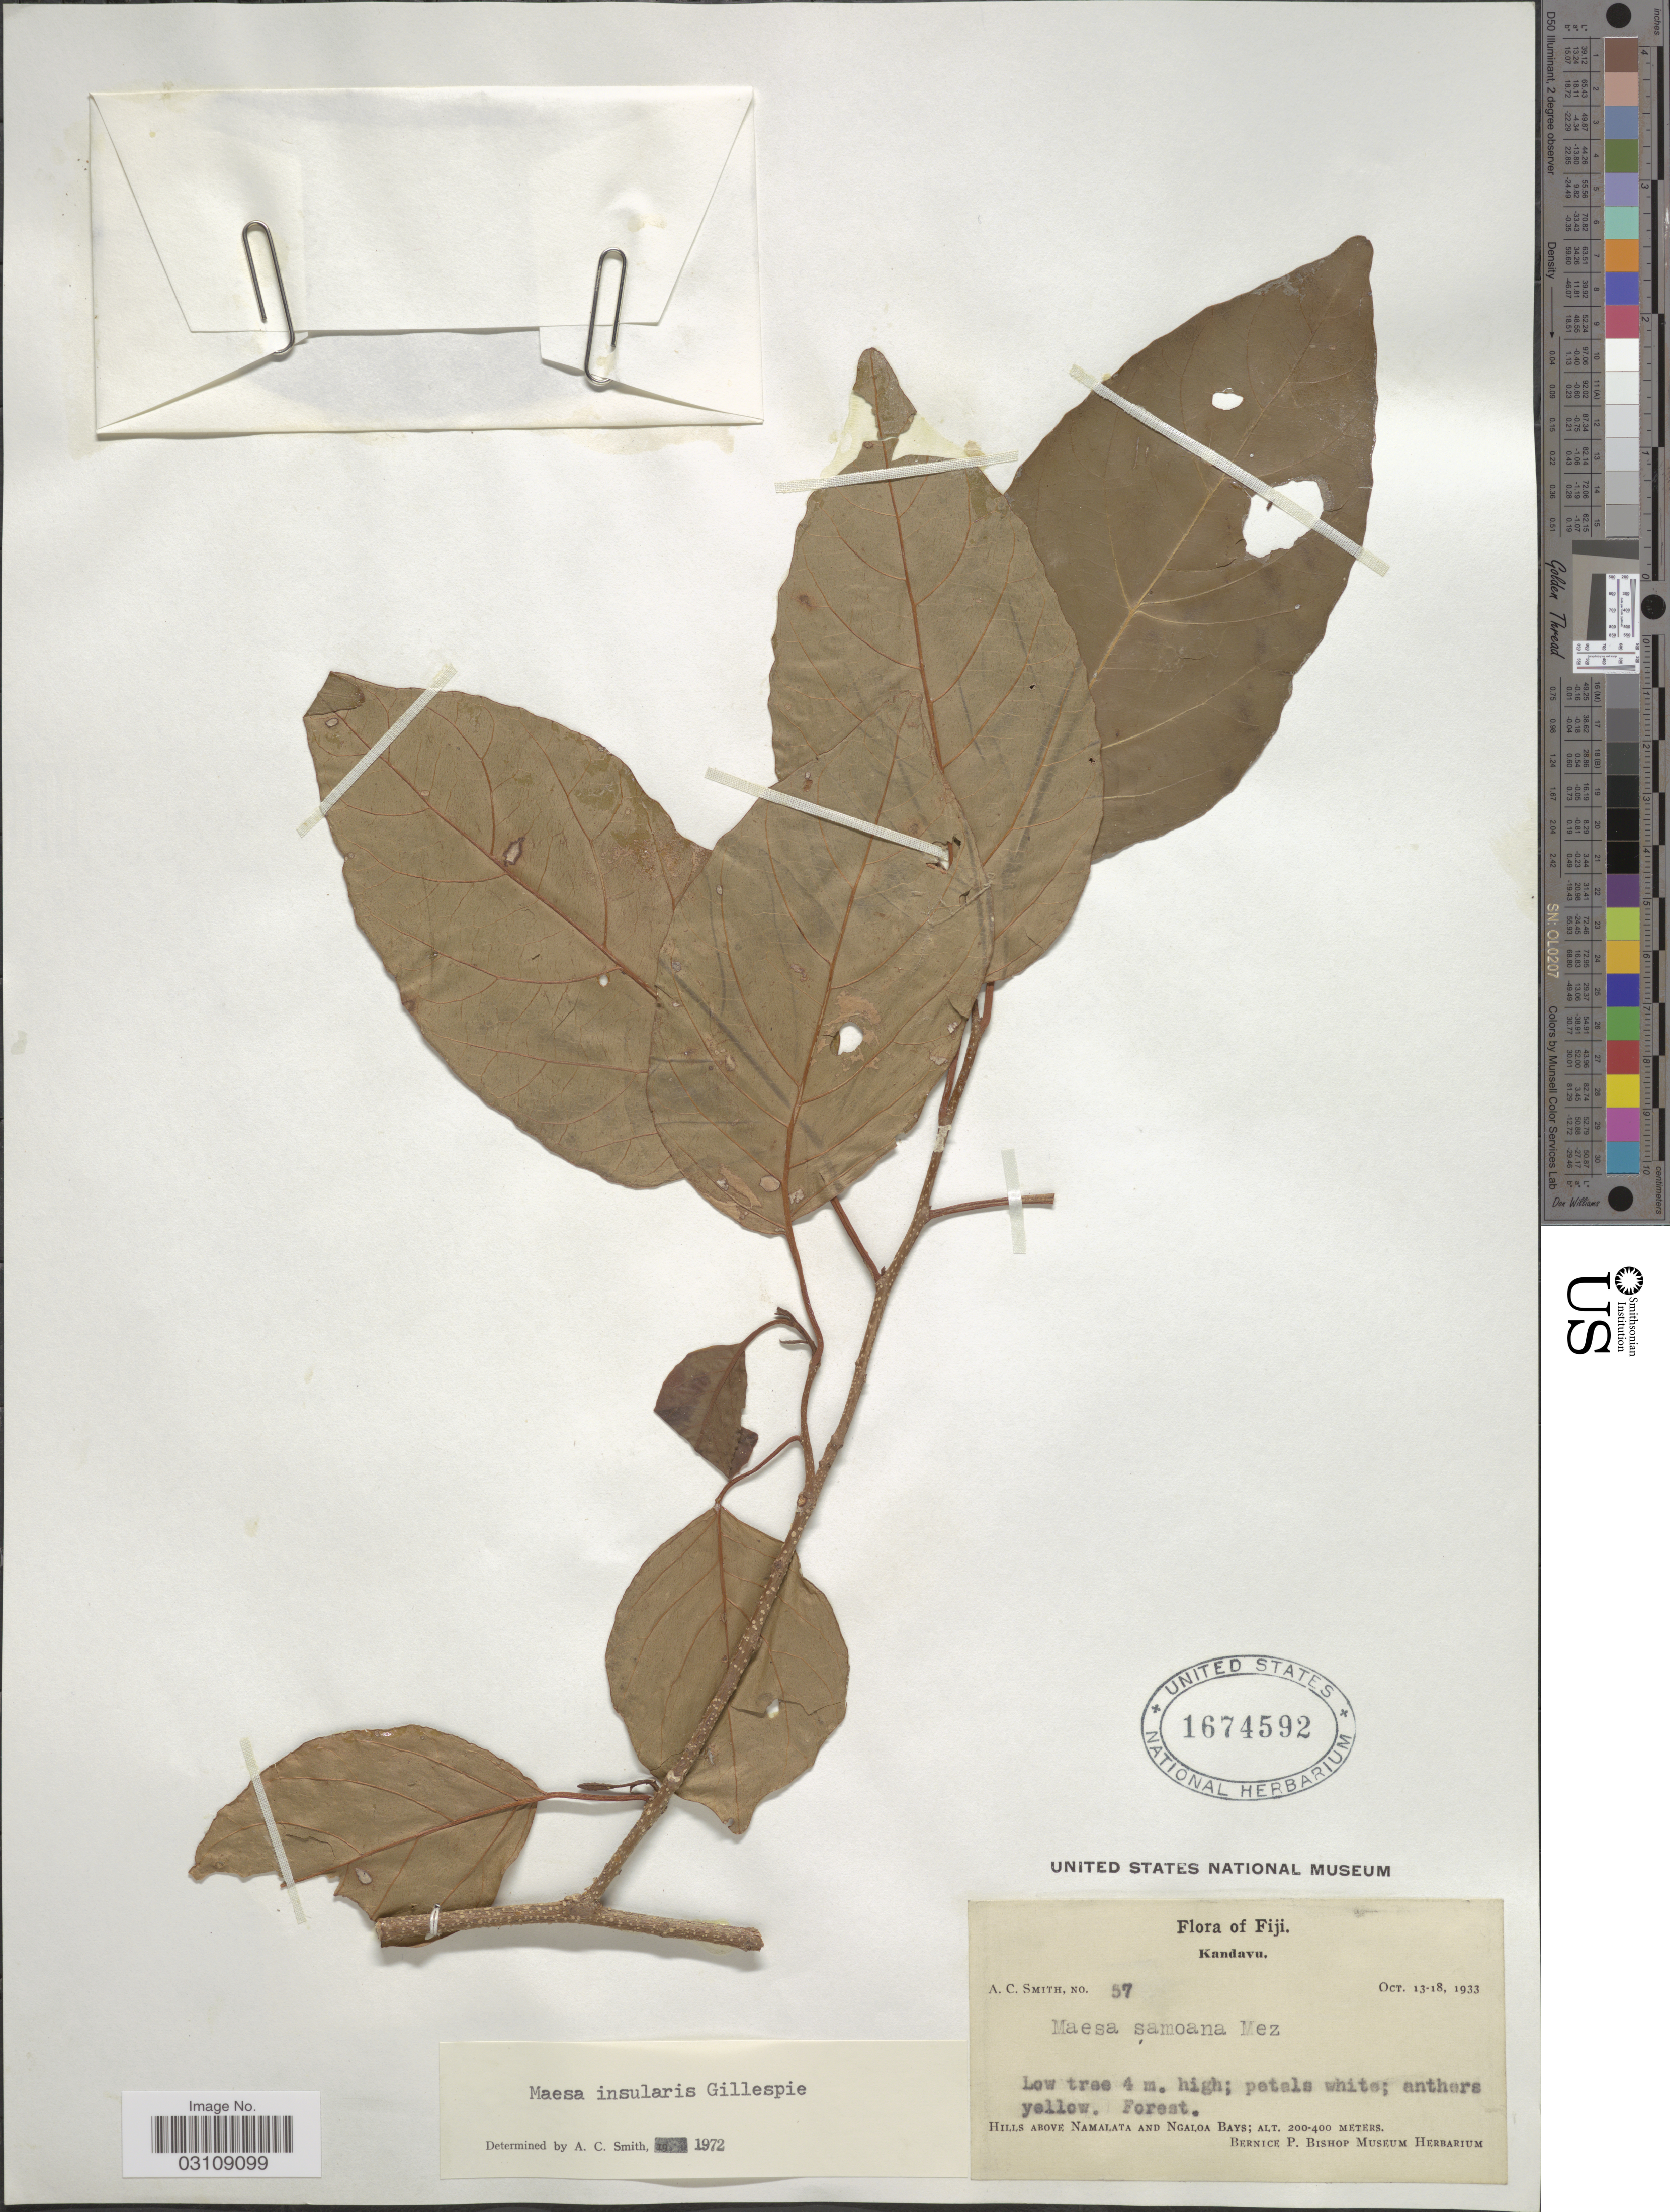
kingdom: Plantae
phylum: Tracheophyta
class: Magnoliopsida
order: Ericales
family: Primulaceae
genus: Maesa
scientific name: Maesa insularis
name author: Gillespie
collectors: A. C. Smith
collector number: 57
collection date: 1933-10-13/1933-10-18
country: Fiji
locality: Kandavu. Hills above Namalata and Ngaloa Bays.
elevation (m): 200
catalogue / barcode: US 1674592